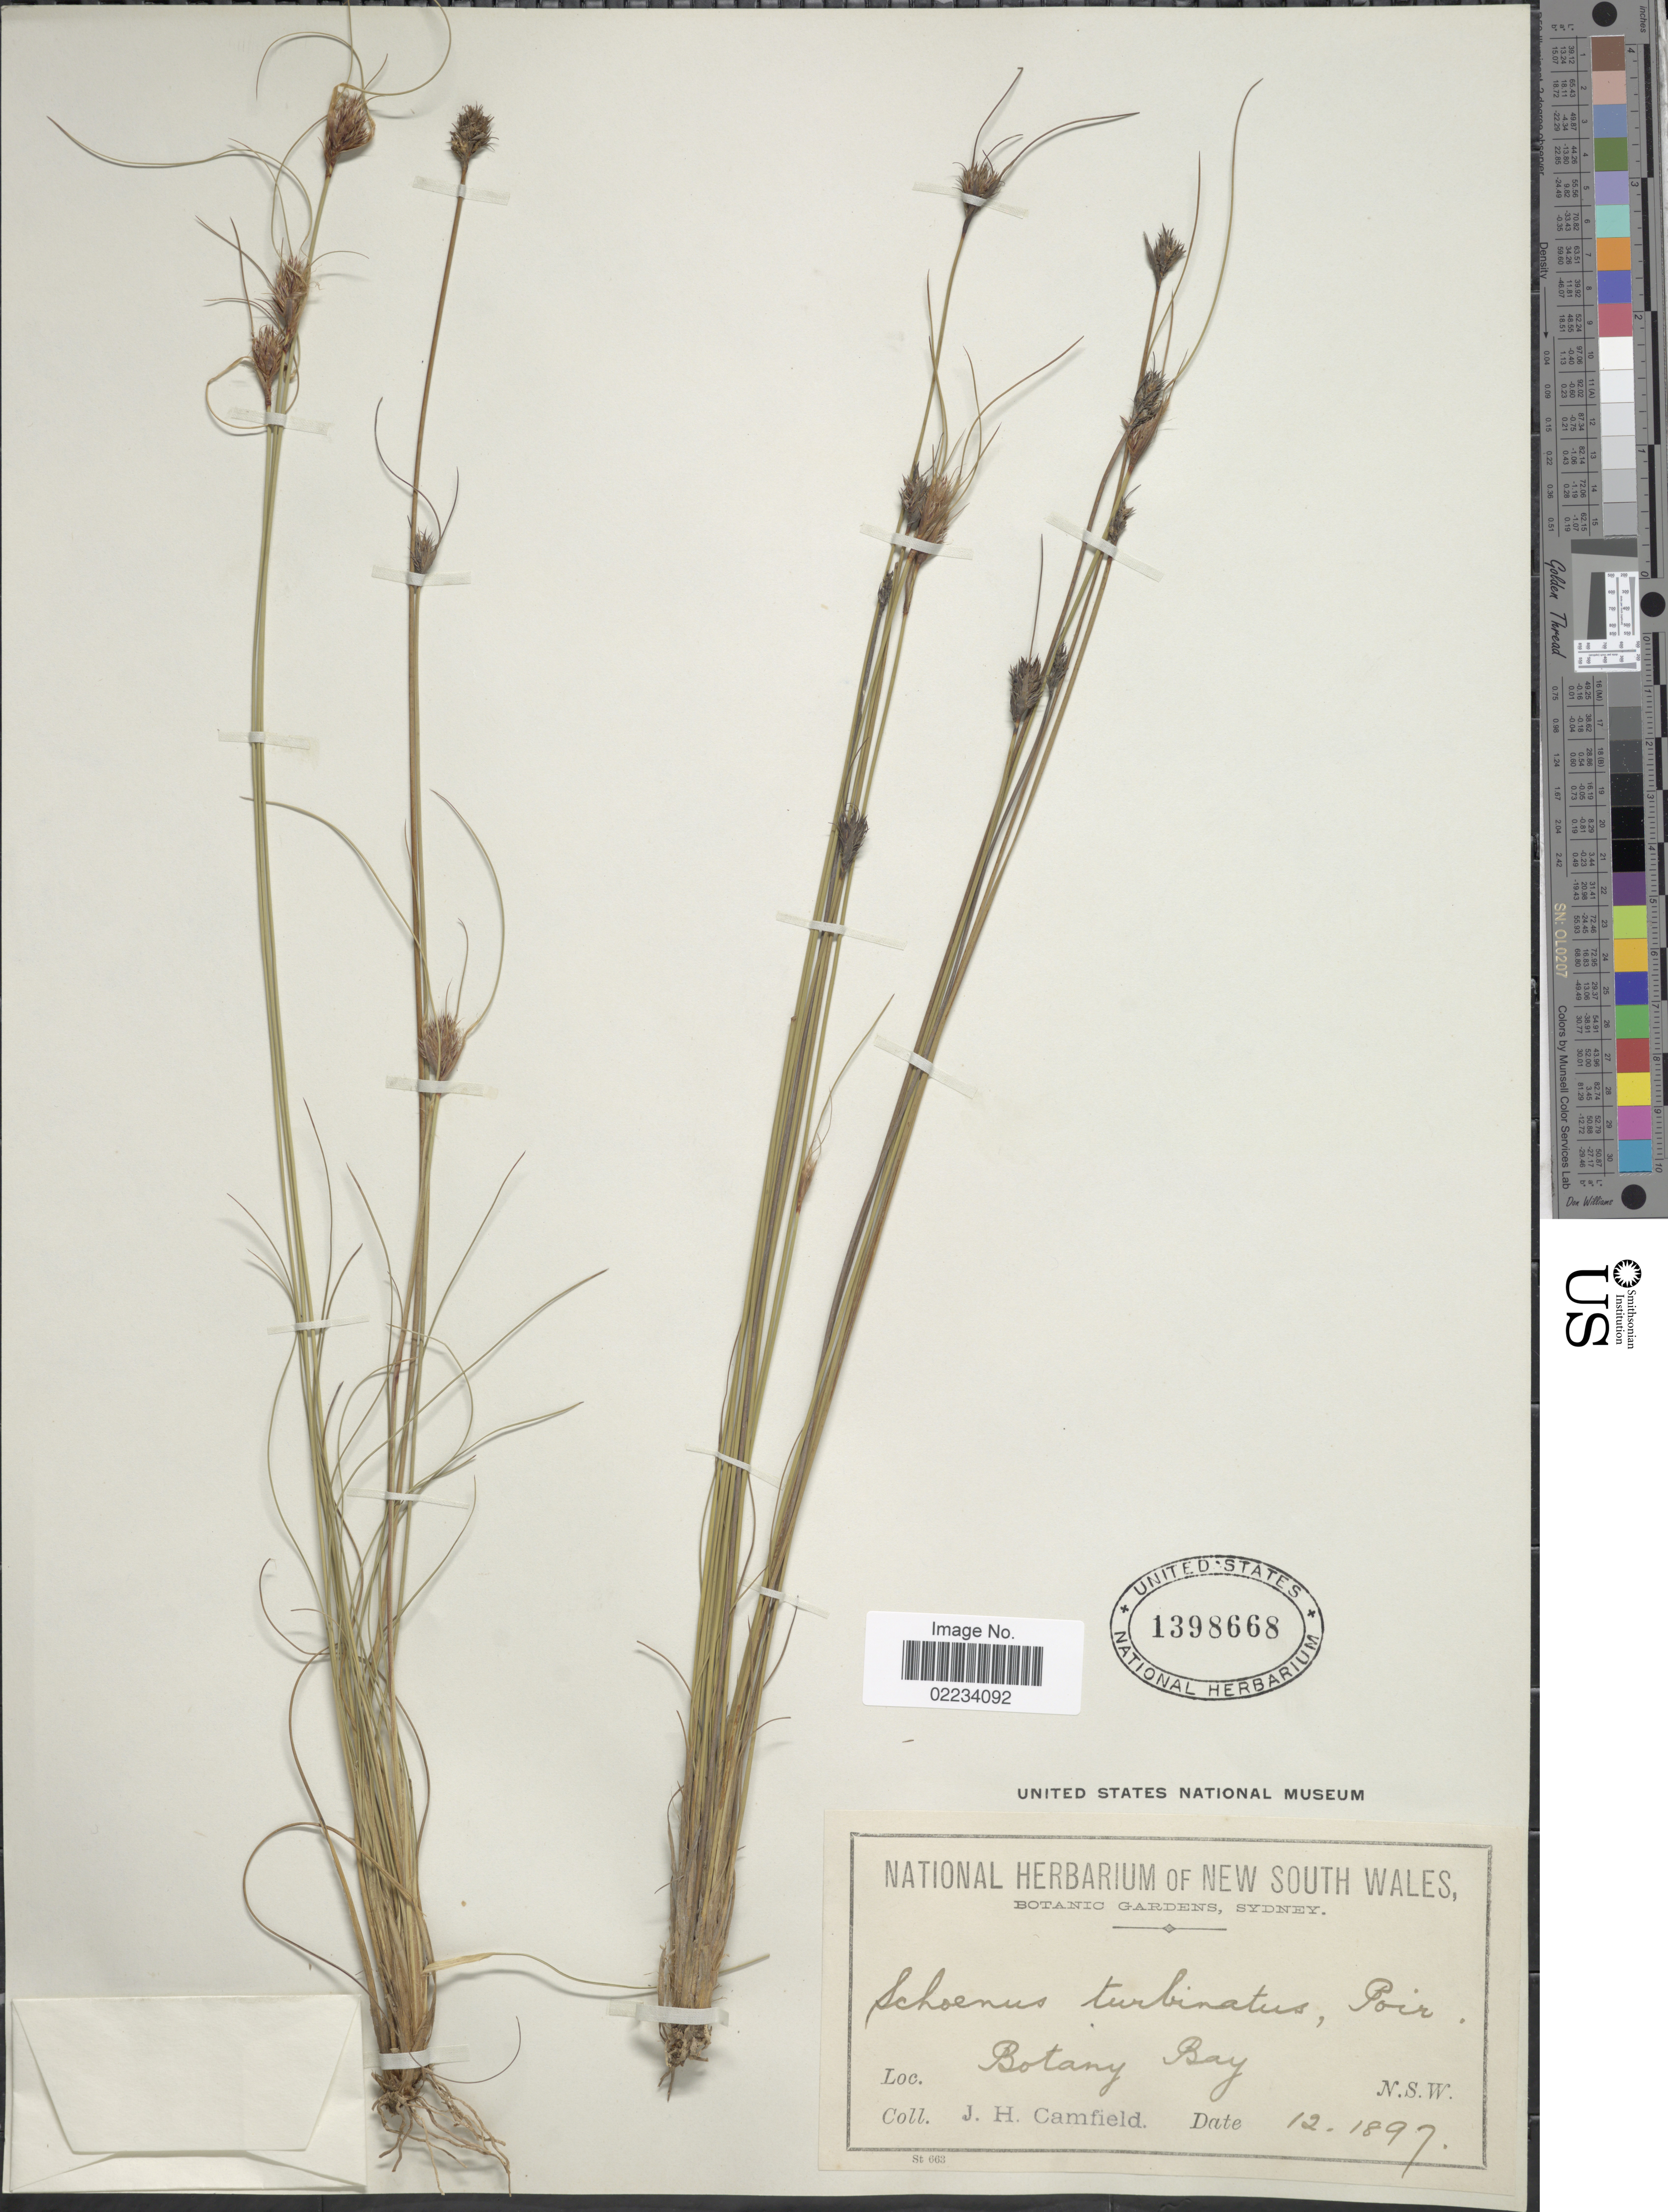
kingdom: Plantae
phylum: Tracheophyta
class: Liliopsida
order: Poales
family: Cyperaceae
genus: Chaetospora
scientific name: Chaetospora turbinata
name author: R. Br.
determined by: Strong, Mark T., (BOT), Smithsonian Institution - National Museum of Natural History (UNITED STATES)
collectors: J. Camfield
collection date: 1897-12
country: Australia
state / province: New South Wales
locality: Botany Bay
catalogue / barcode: US 1398668